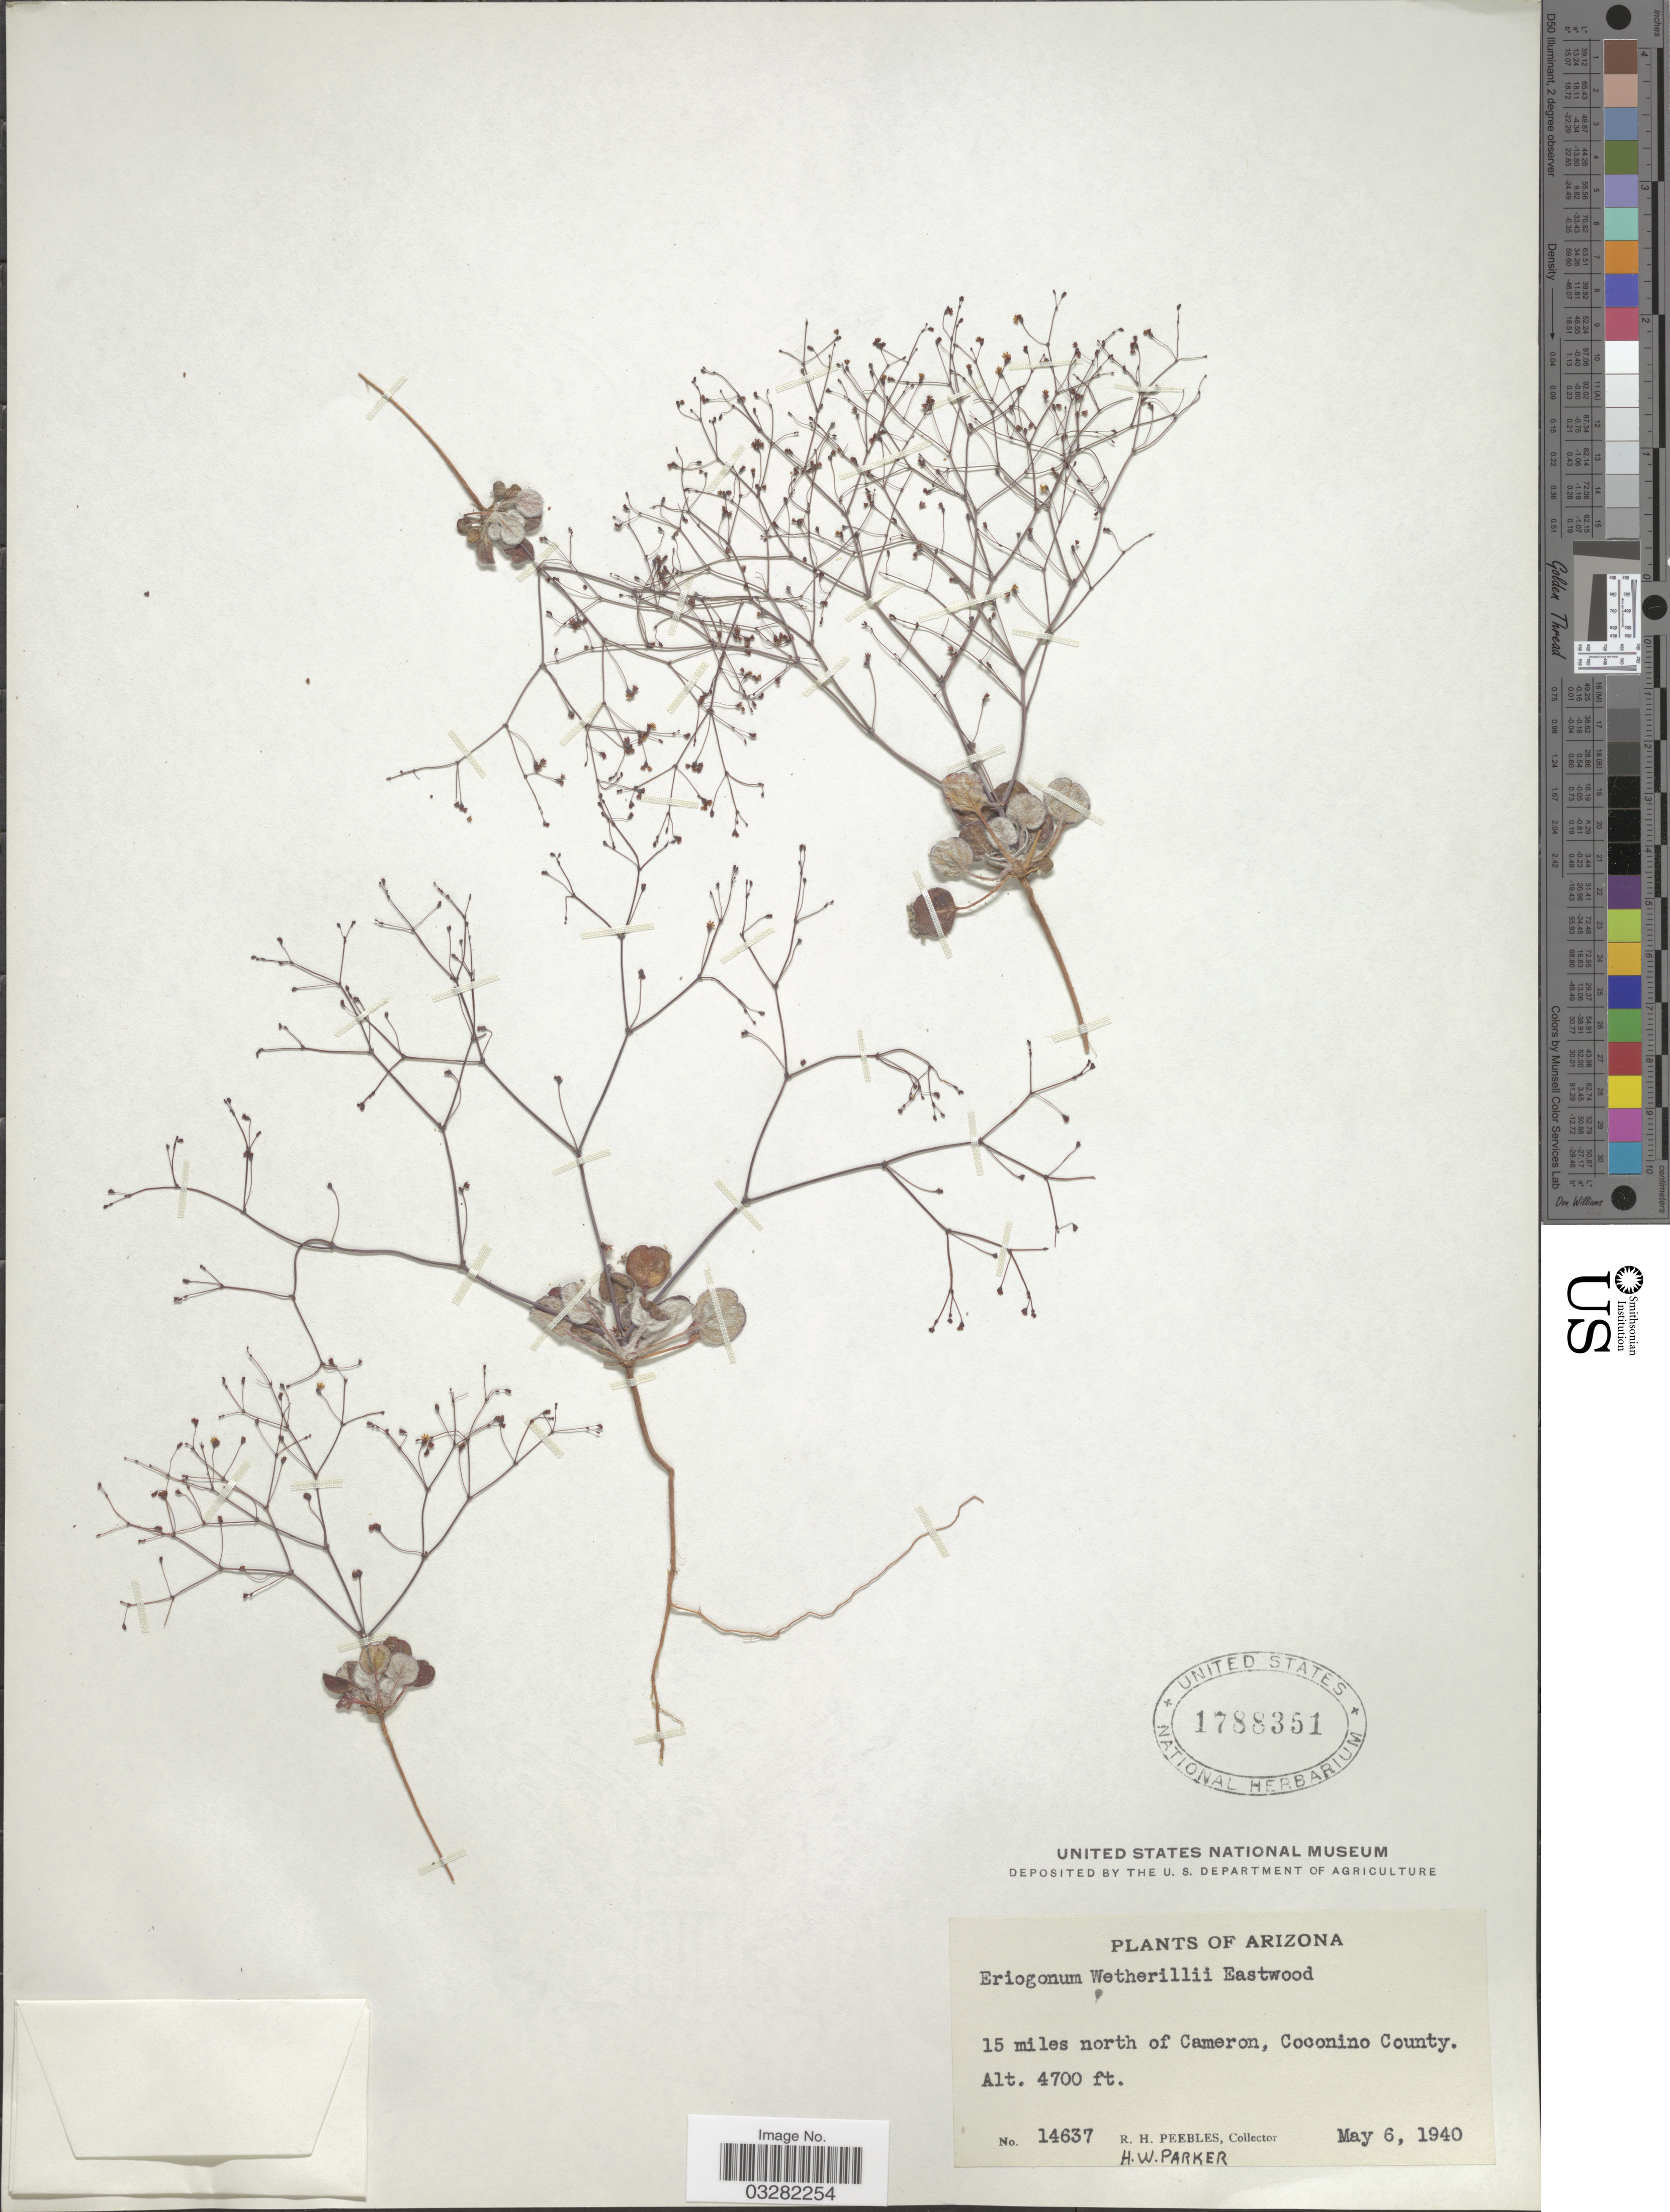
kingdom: Plantae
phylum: Tracheophyta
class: Magnoliopsida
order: Caryophyllales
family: Polygonaceae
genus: Eriogonum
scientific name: Eriogonum wetherillii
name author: Eastw.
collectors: R. H. Peebles & H. W. Parker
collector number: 14637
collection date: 1940-05-06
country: United States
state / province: Arizona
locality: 15 miles north of Cameron, Coconino County.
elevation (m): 1433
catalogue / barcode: US 1788351